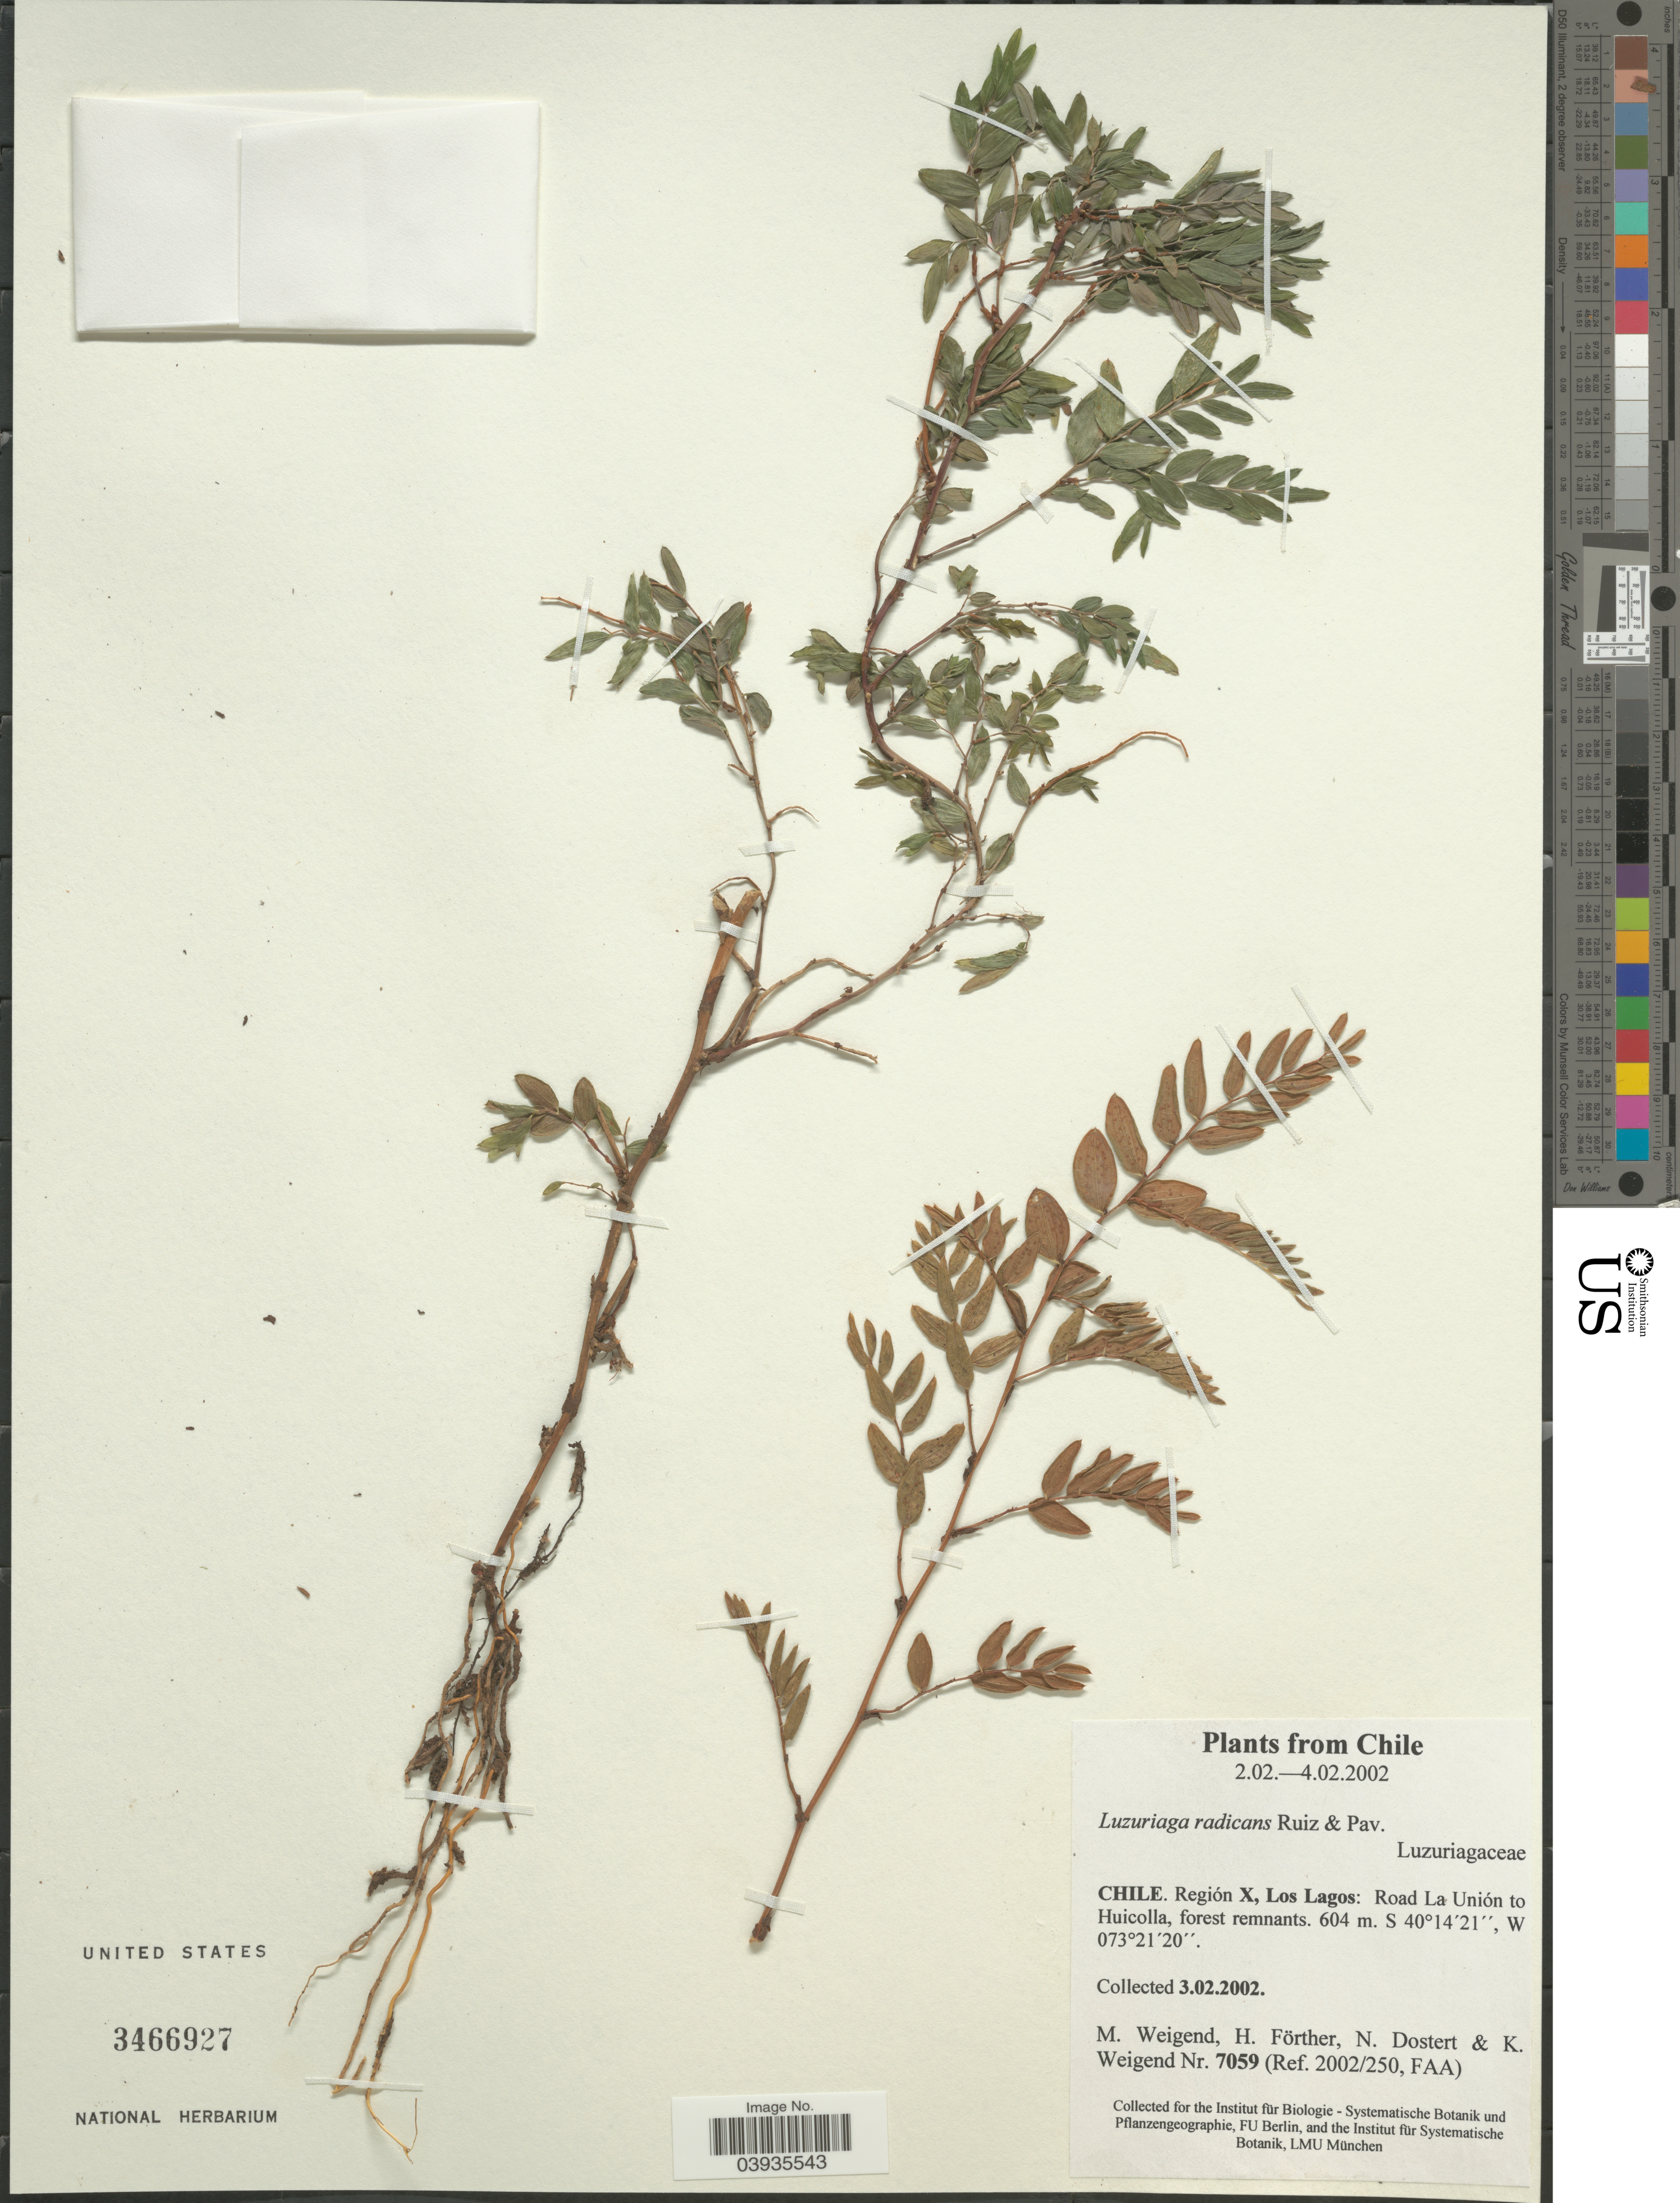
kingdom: Plantae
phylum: Tracheophyta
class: Liliopsida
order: Liliales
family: Alstroemeriaceae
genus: Luzuriaga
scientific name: Luzuriaga radicans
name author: Ruiz & Pav.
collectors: M. Weigend, H. Förther, N. Dostert & K. Weigend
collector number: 7059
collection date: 2002-02-03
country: Chile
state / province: Los Lagos (X)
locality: Región X, Los Lagos: Road La Unión to Huicolla. (Ref. 2002/250, FAA) [unsure placement].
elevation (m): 604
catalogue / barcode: US 3466927